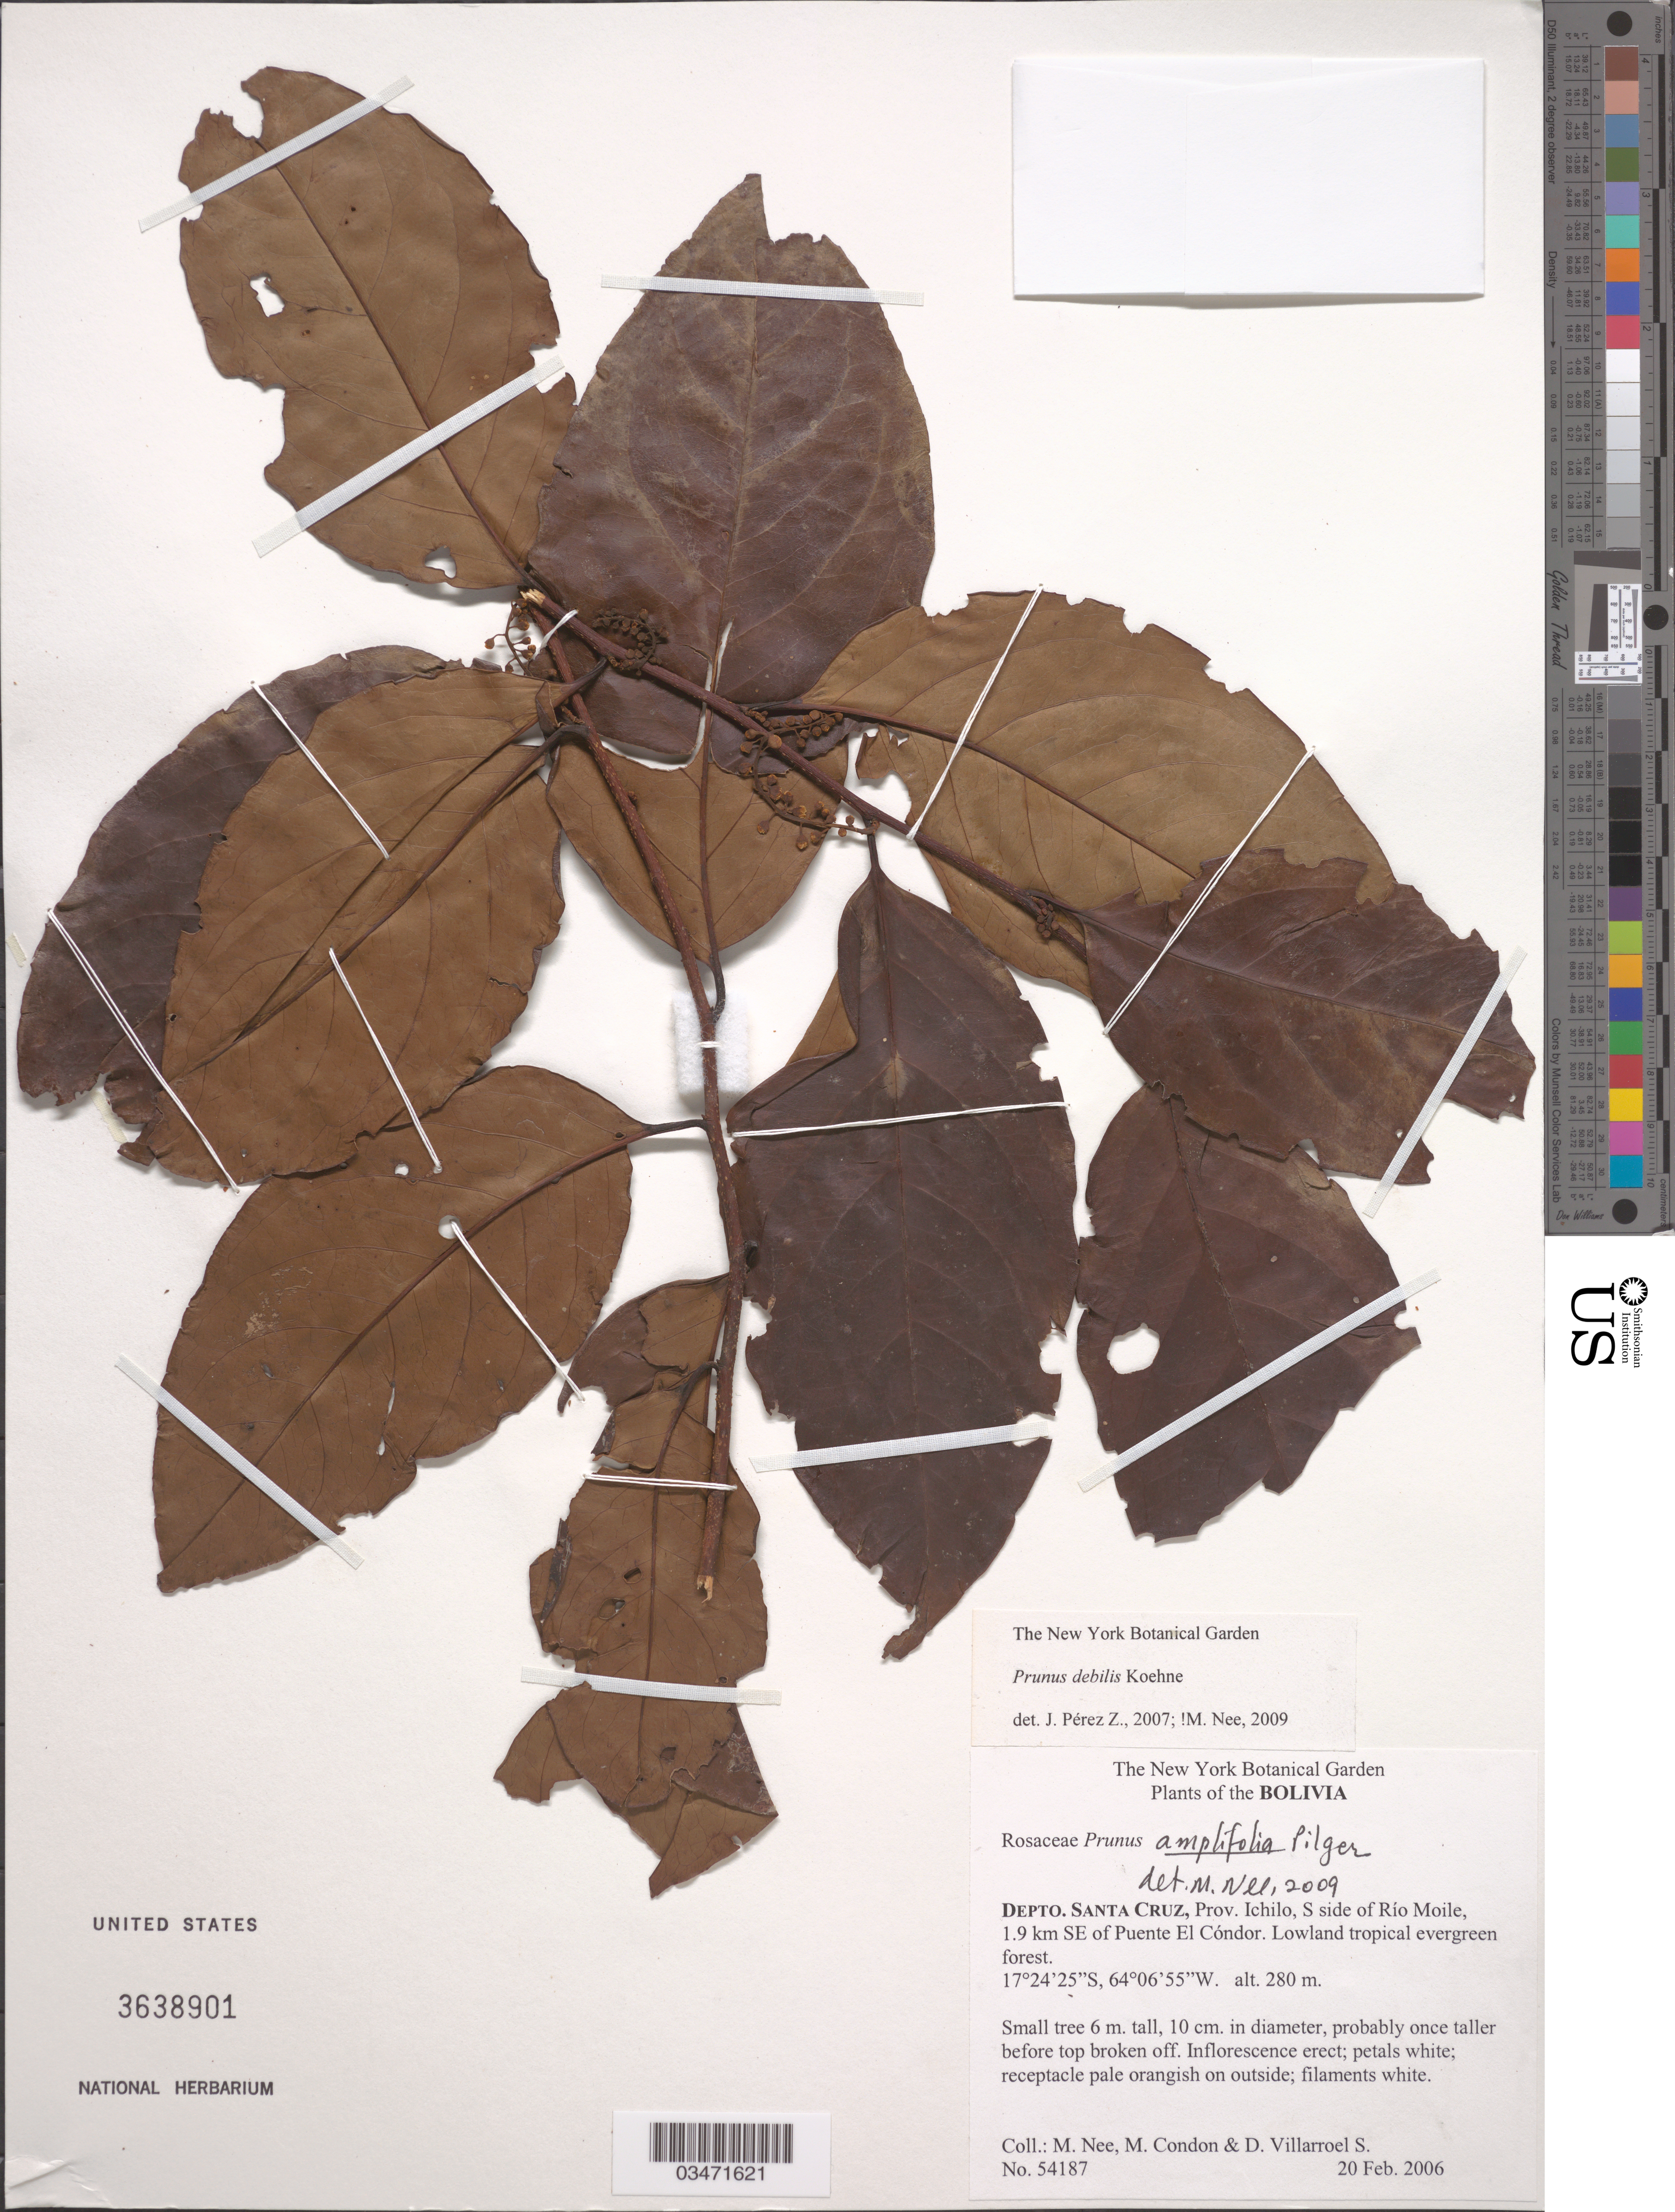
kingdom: Plantae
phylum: Tracheophyta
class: Magnoliopsida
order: Rosales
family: Rosaceae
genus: Prunus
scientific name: Prunus debilis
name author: Koehne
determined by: Nee, Michael H.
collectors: M. Nee, M. A. Condon & D. Villarroel S.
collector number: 54187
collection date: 2006-02-20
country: Bolivia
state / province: Santa Cruz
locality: Prov. Ichilo, S side of Río Moile, 1.9 km SE of Puente El Cóndor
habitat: Lowland tropical evergreen forest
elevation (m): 280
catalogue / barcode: US 3638901